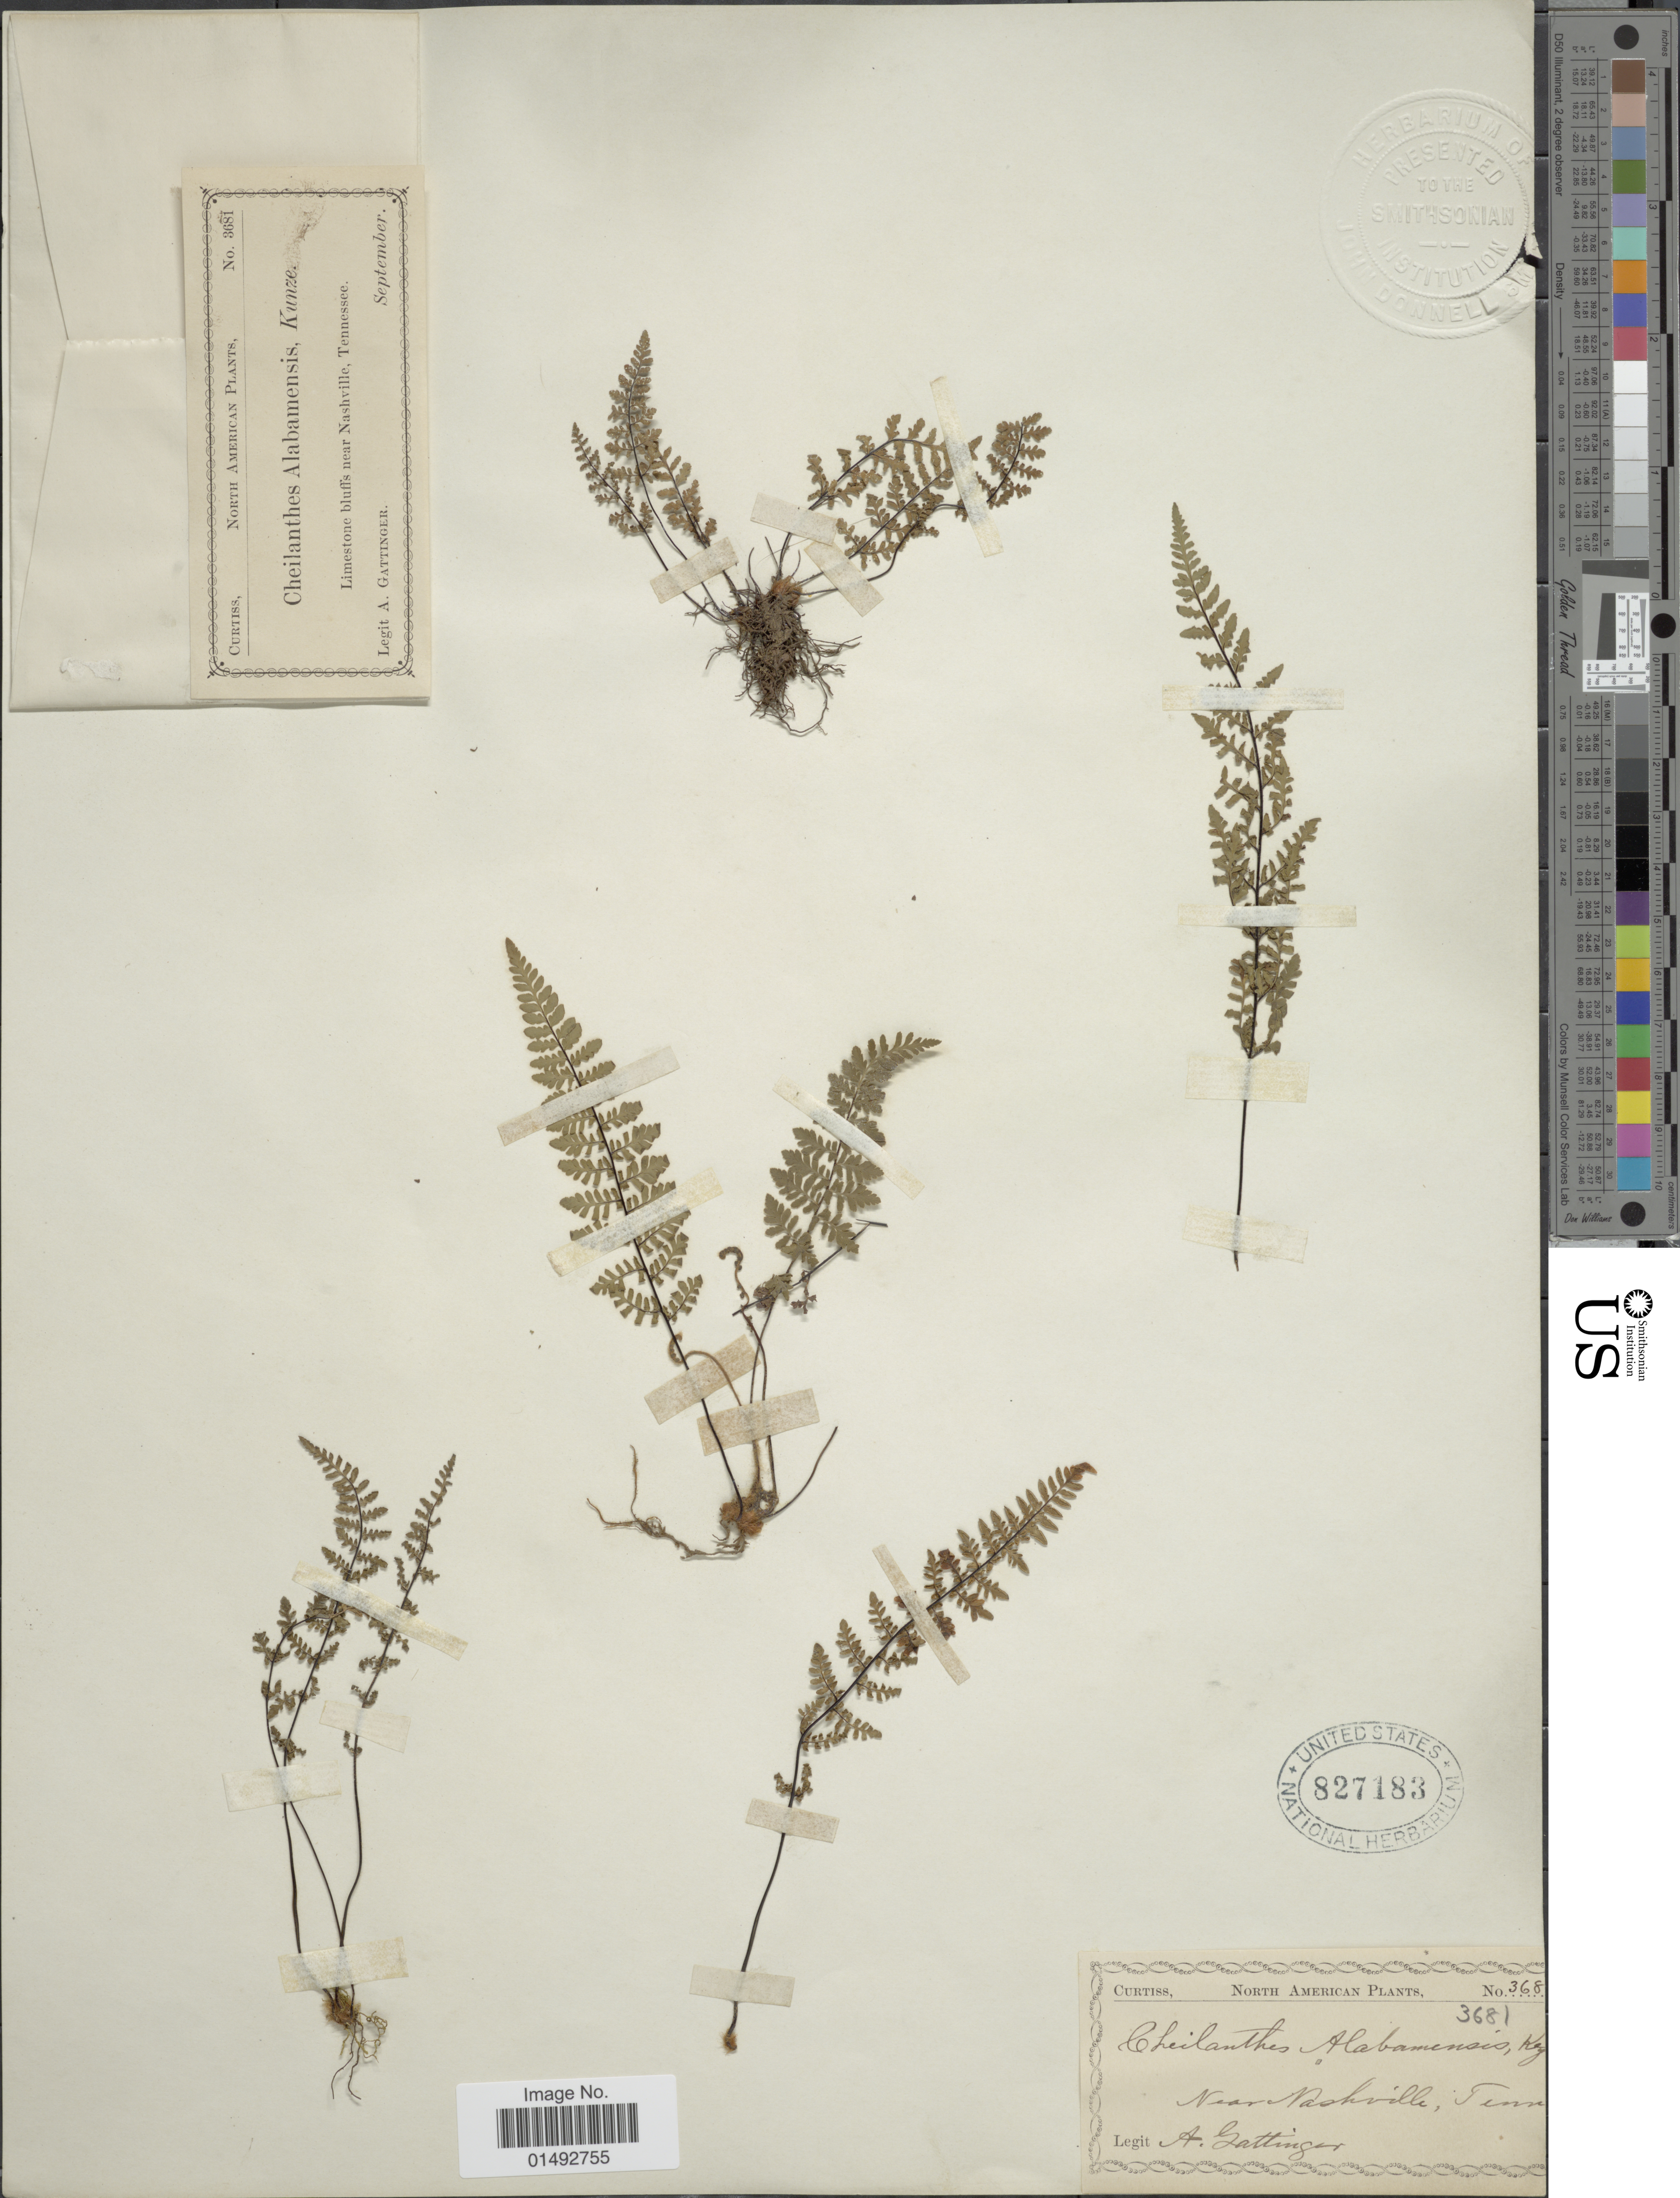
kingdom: Plantae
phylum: Tracheophyta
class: Polypodiopsida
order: Polypodiales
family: Pteridaceae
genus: Myriopteris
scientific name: Myriopteris alabamensis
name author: (Buckley) Grusz & Windham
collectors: A. Gattinger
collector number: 3681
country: United States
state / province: Tennessee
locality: Limestone bluffs near Nashville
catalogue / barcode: US 827183